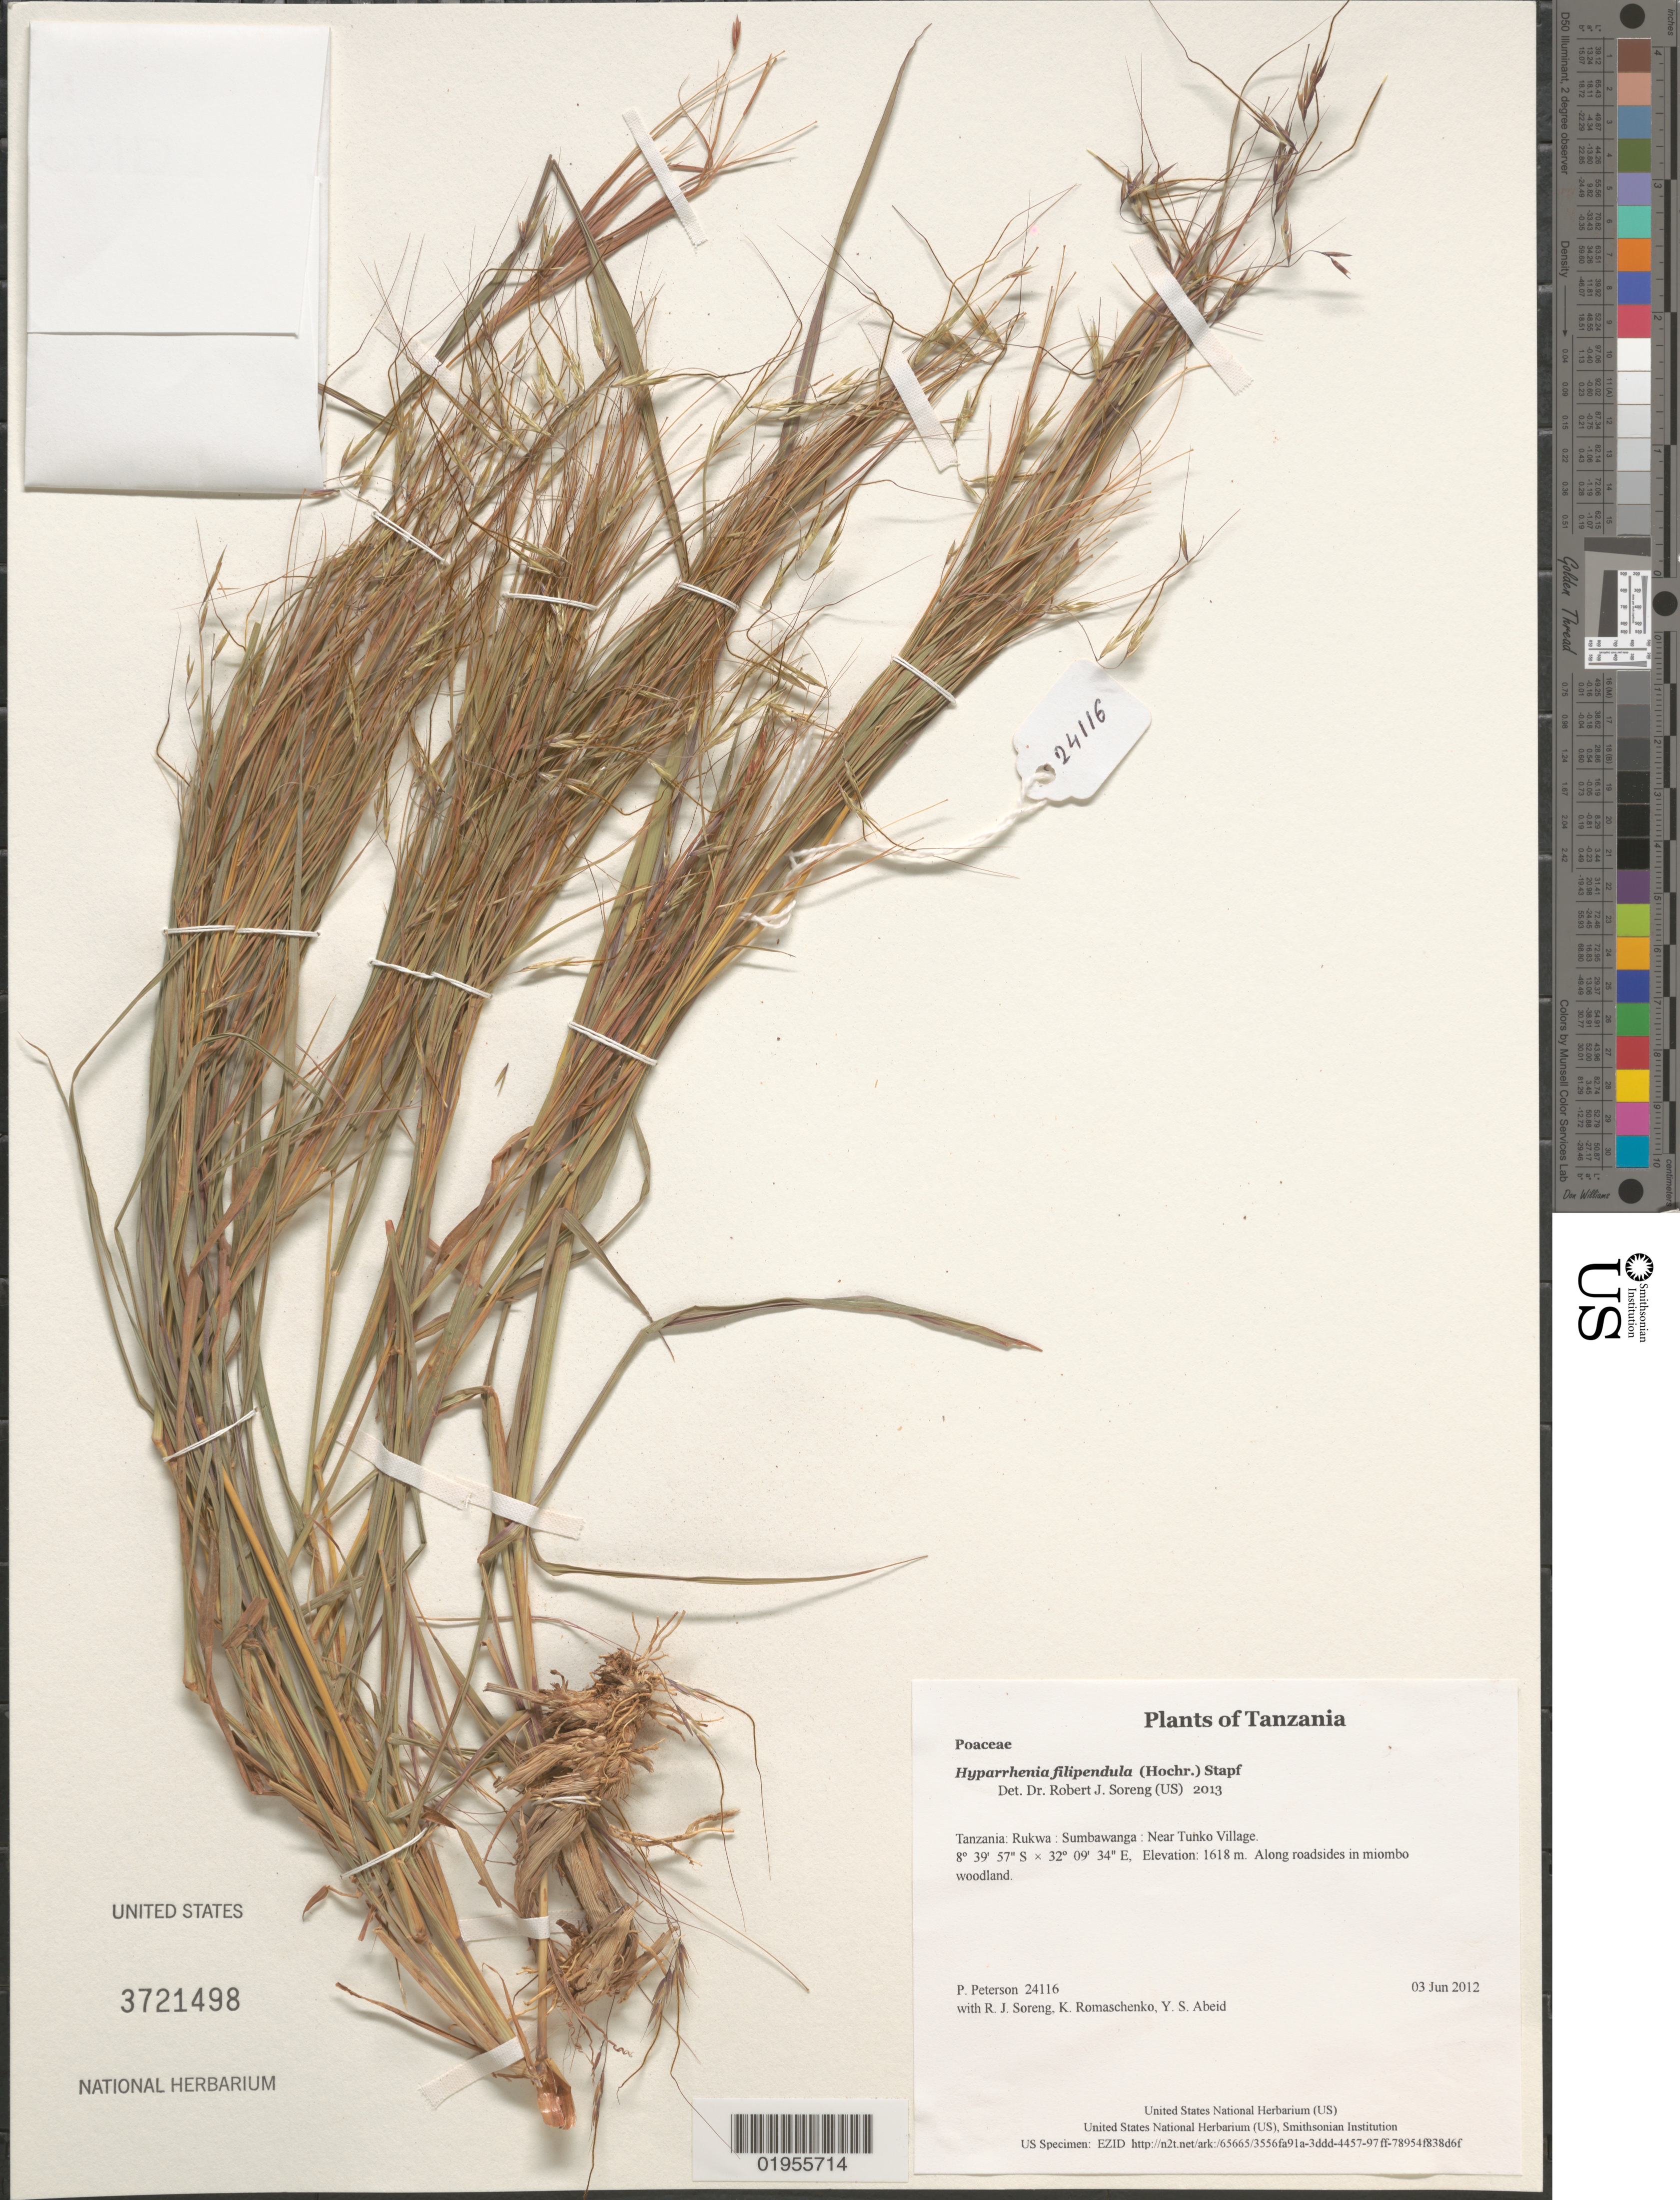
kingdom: Plantae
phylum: Tracheophyta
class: Liliopsida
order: Poales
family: Poaceae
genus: Hyparrhenia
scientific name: Hyparrhenia filipendula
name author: (Hochr.) Stapf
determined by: Soreng, Robert J., Research Associate (BOT), Smithsonian Institution - National Museum of Natural History (UNITED STATES)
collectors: P. M. Peterson, R. J. Soreng, K. Romaschenko & Y. Abeid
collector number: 24116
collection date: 2012-06-03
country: Tanzania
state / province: Rukwa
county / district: Sumbawanga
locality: Near Tunko Village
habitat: Along roadsides in miombo woodland.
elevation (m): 1618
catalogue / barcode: US 3721498